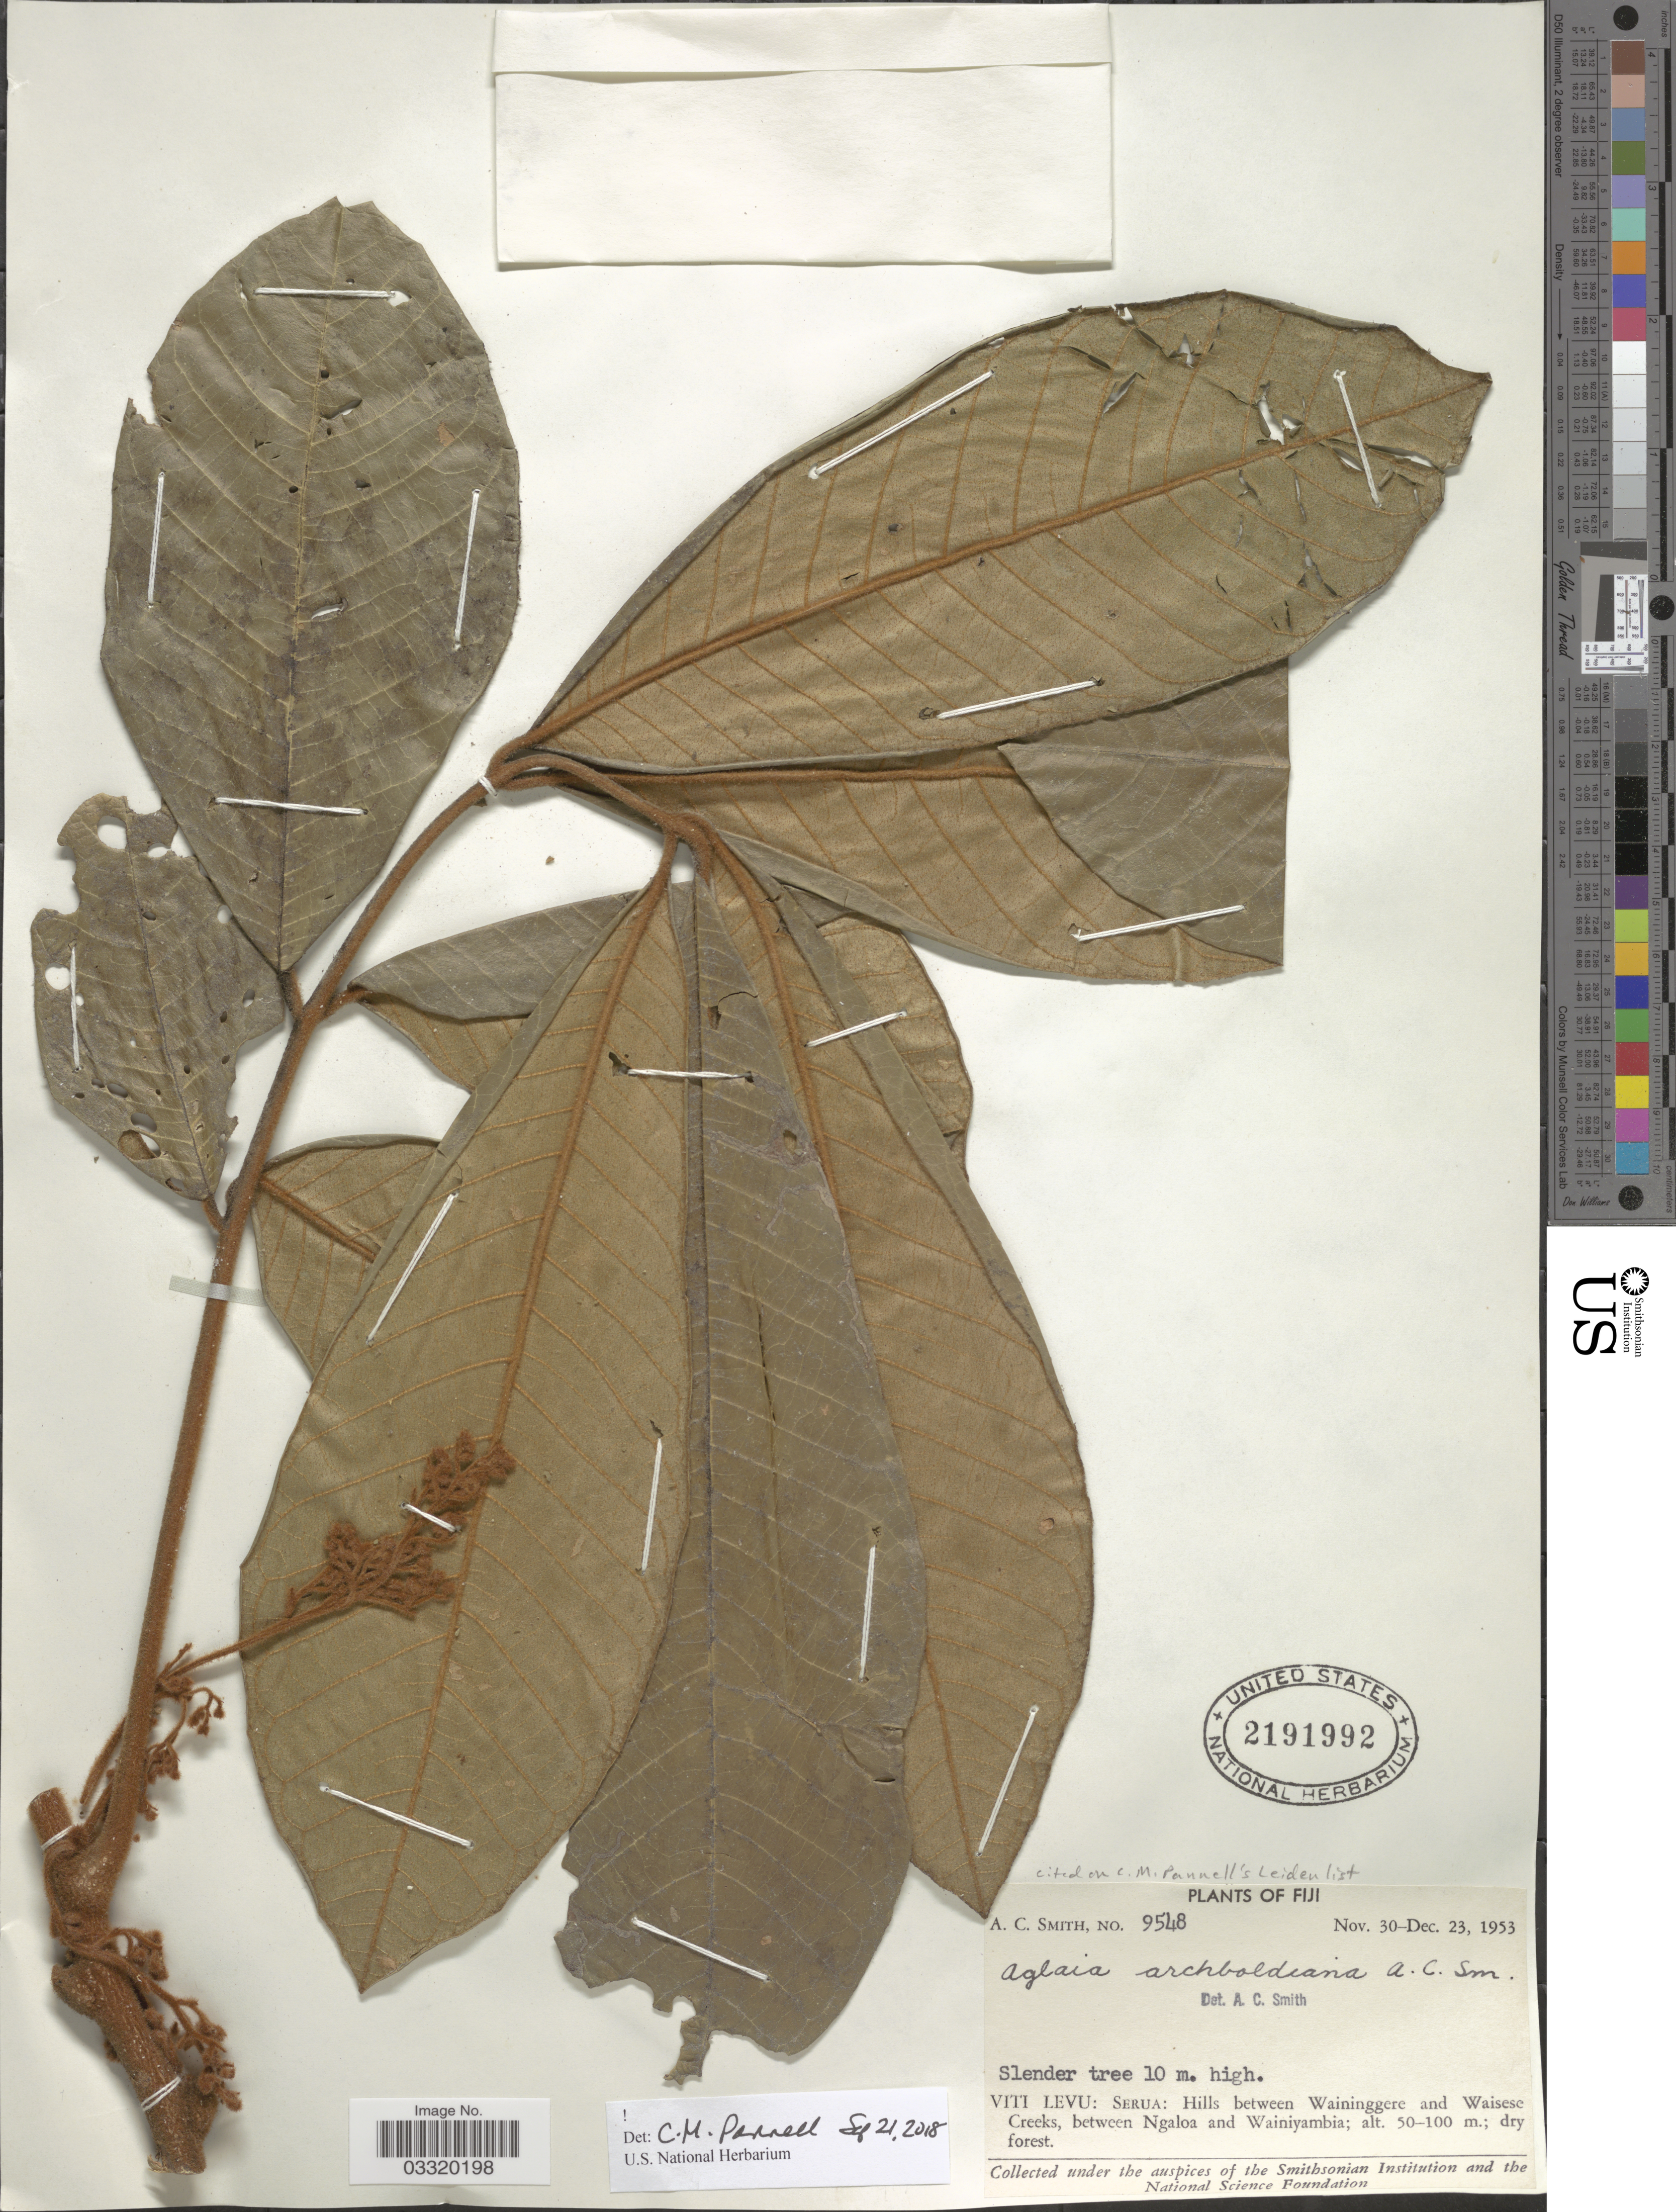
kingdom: Plantae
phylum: Tracheophyta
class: Magnoliopsida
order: Sapindales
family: Meliaceae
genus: Aglaia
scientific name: Aglaia archboldiana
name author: A.C. Sm.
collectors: A. C. Smith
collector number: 9548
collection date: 1953-11-30/1953-12-23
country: Fiji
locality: Viti Levu: Serua: Hills between Waininggere and Waisese Creeks, between Ngaloa and Wainiyambia.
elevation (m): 50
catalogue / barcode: US 2191992